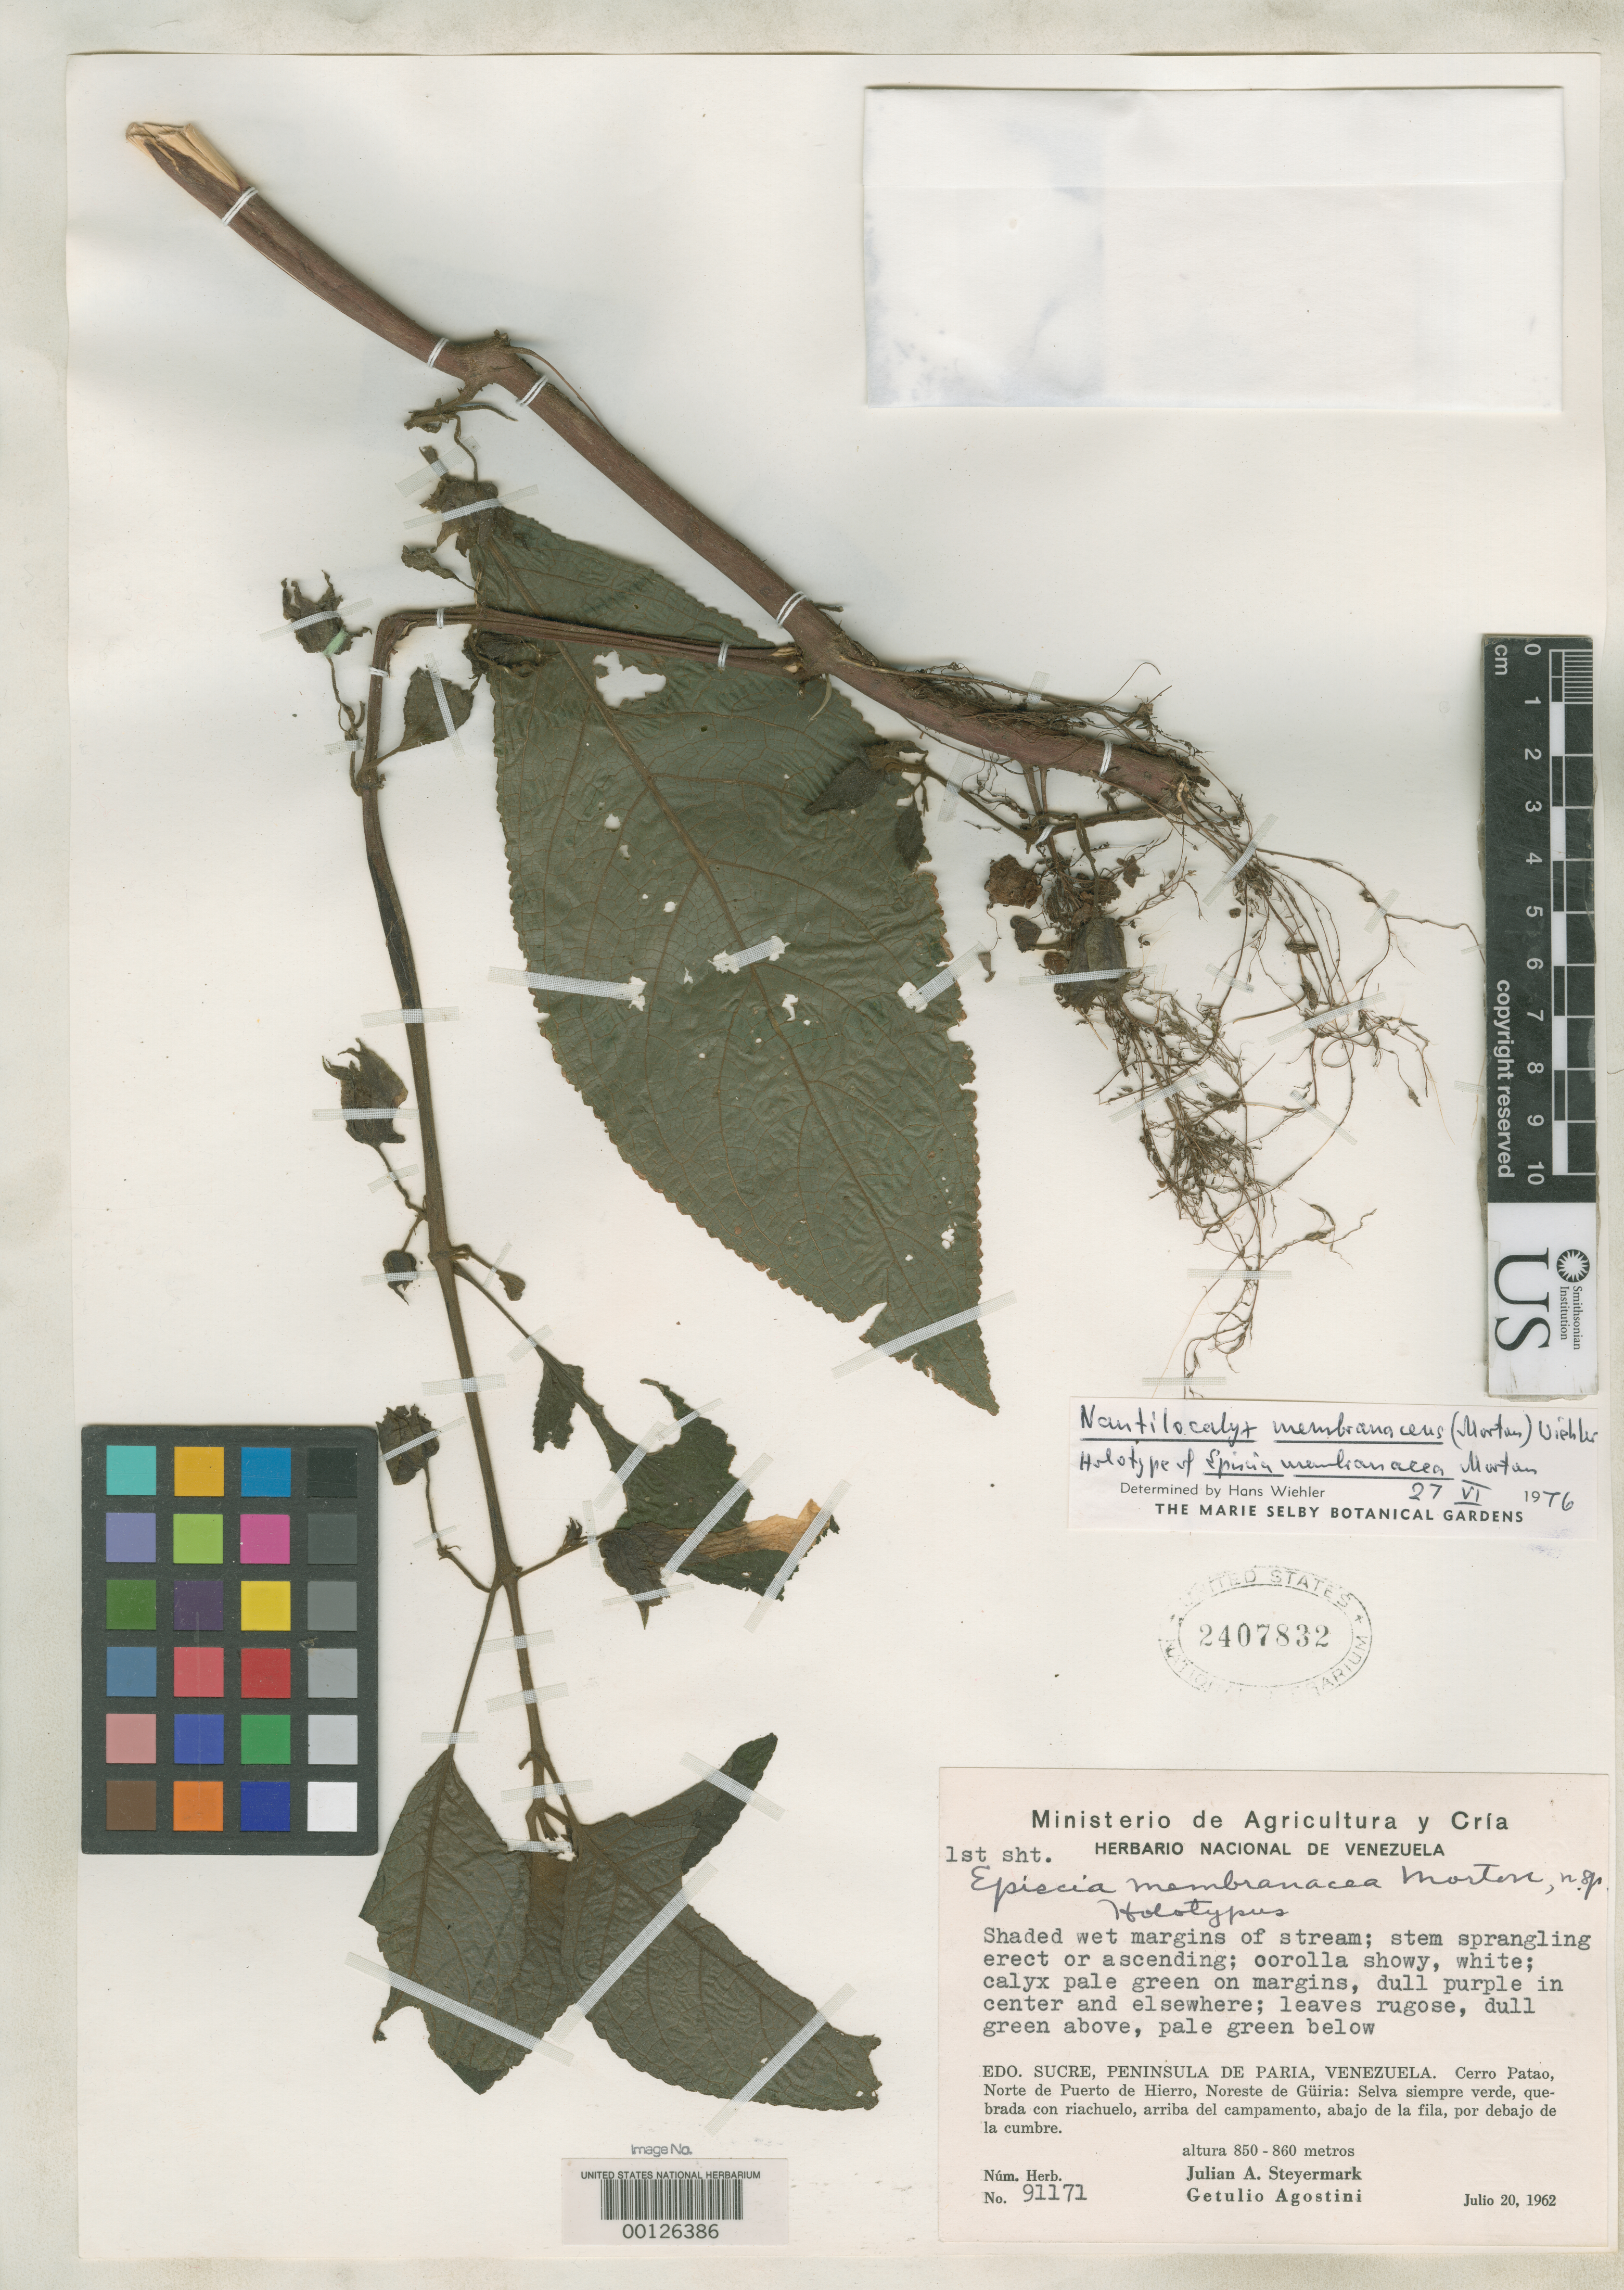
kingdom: Plantae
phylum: Tracheophyta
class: Magnoliopsida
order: Lamiales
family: Gesneriaceae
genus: Episcia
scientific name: Episcia membranacea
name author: C.V. Morton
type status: Holotype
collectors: J. Steyermark & G. Agostini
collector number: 91171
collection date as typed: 20 Jul 1962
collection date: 1962-07-20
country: Venezuela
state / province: Sucre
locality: Cerro Patao.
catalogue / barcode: US 2407832